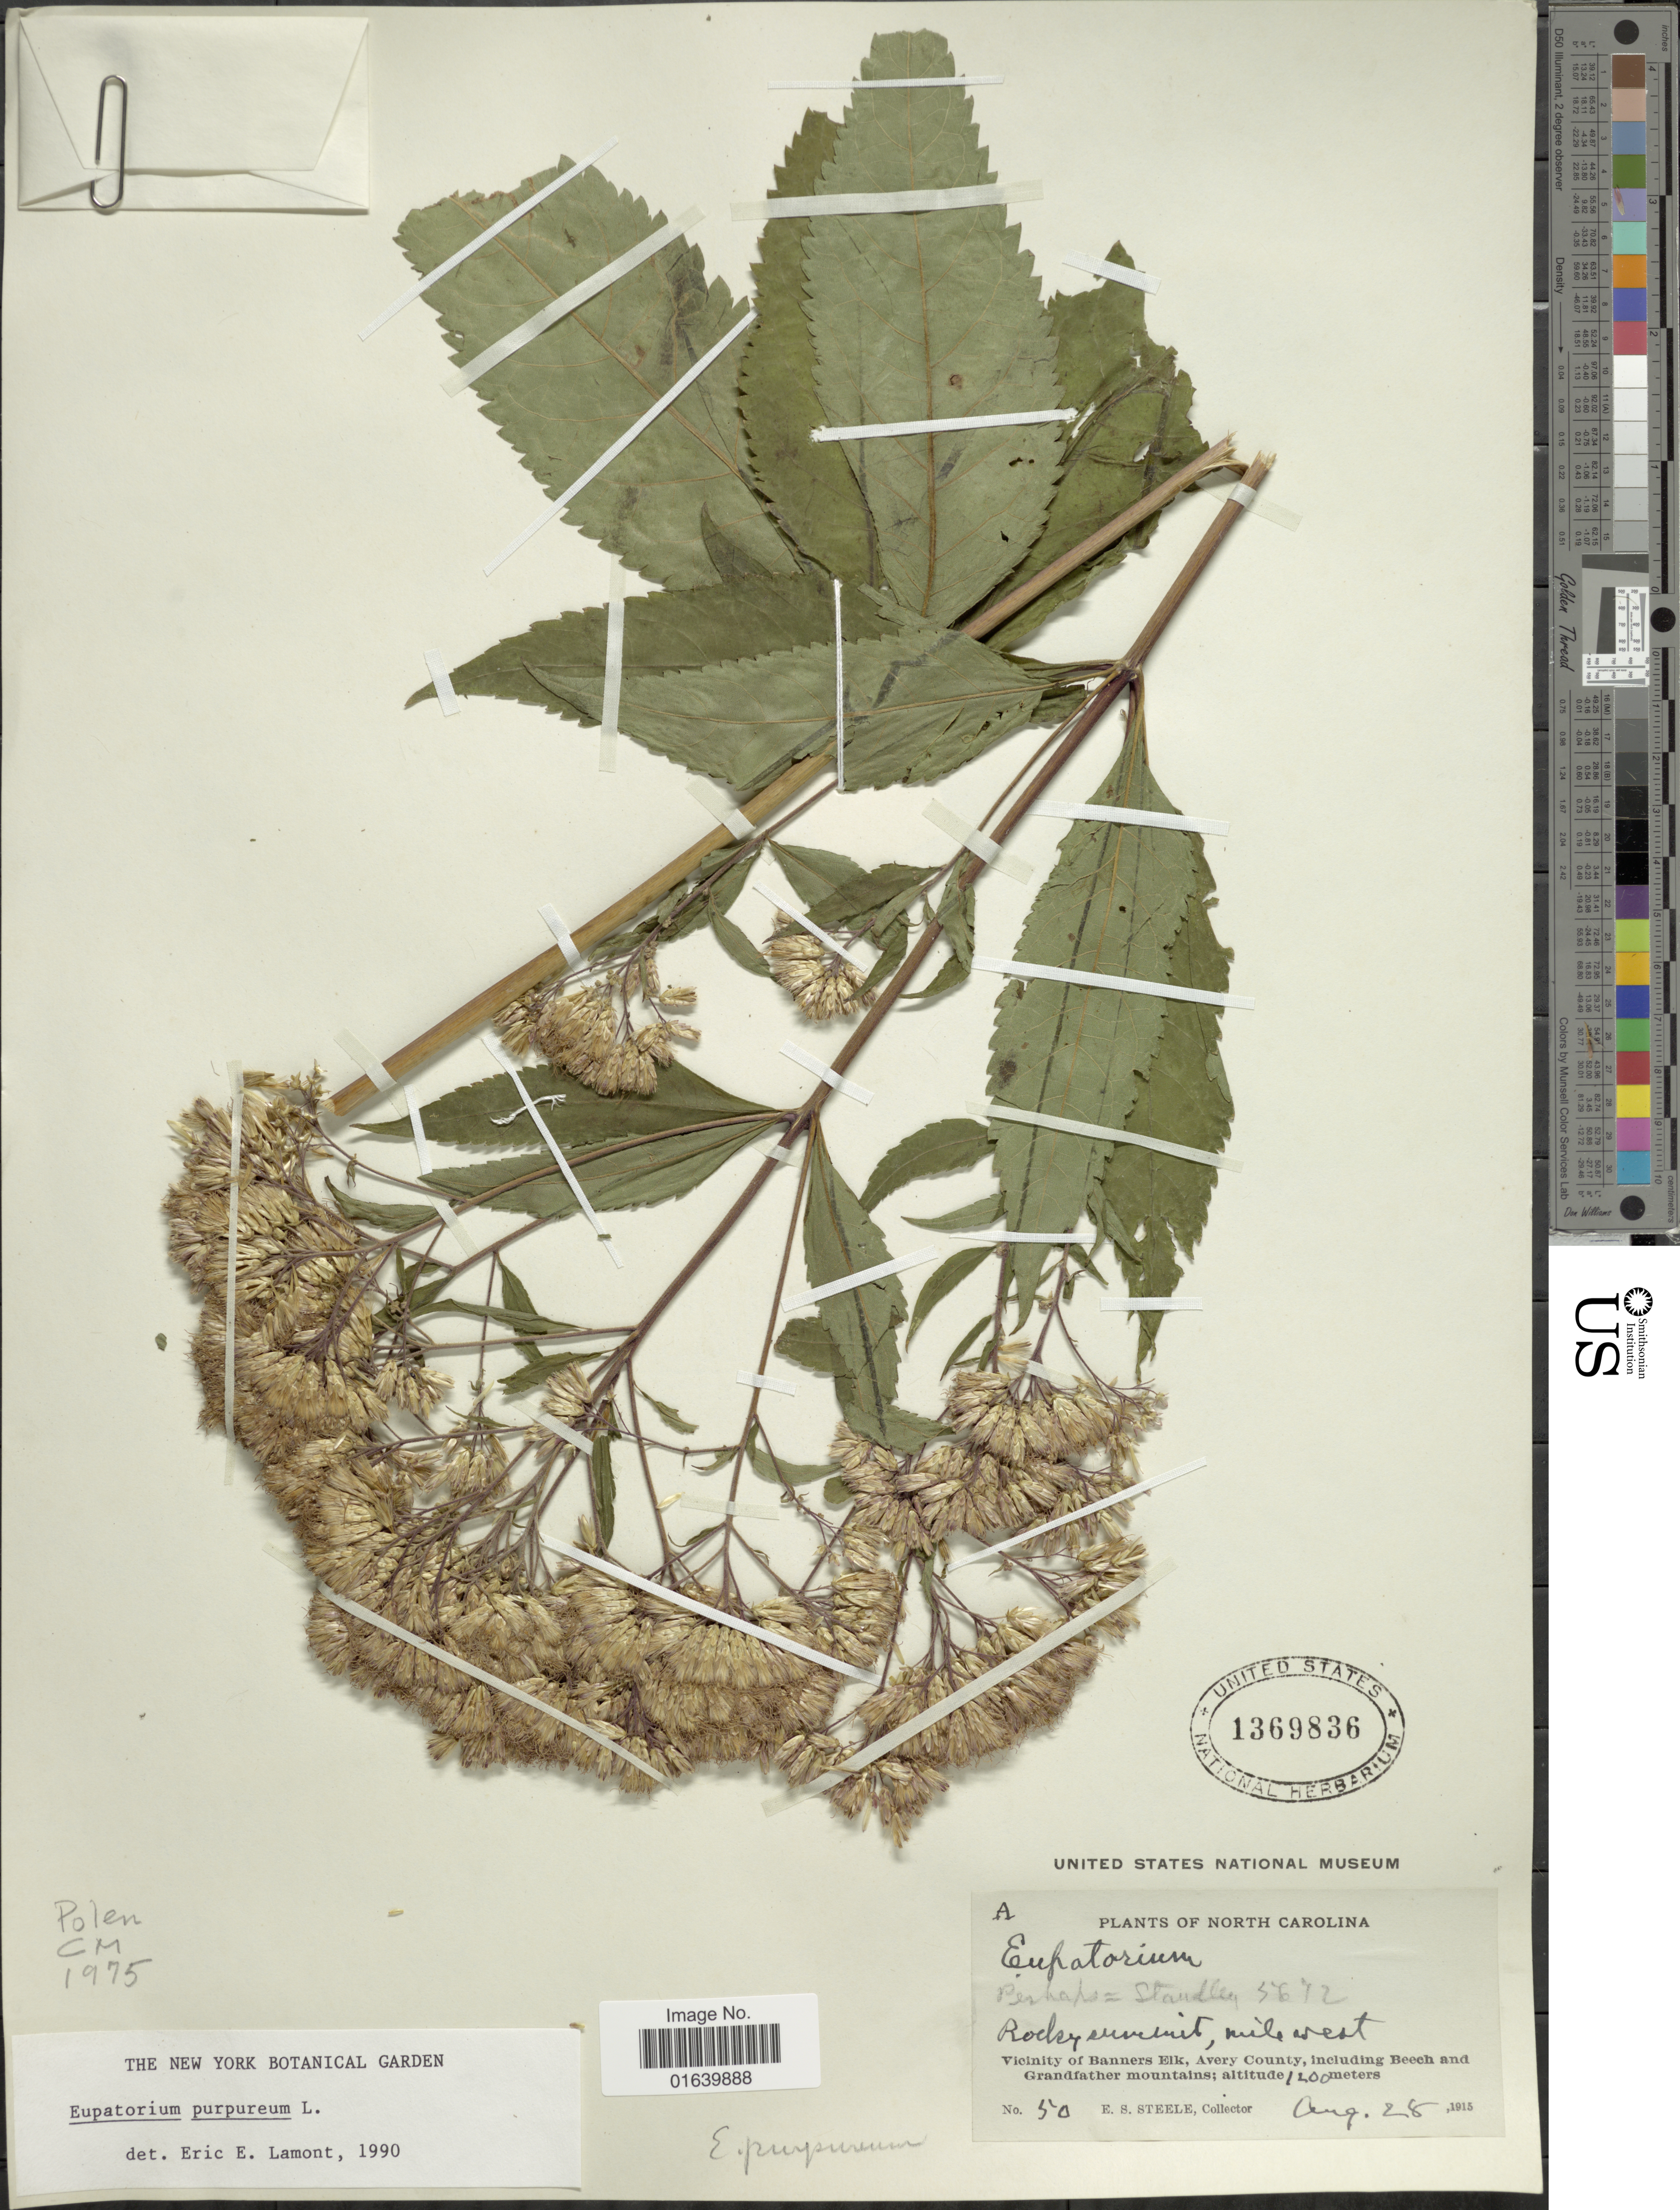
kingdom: Plantae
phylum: Tracheophyta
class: Magnoliopsida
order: Asterales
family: Asteraceae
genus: Eupatorium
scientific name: Eupatorium purpureum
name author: (L.) E.E. Lamont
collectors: E. Steele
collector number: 50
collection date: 1915-08-28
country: United States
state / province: North Carolina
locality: North Carolina, Rocky summit, mile west, vicinity of Banners Elk, Avery County, including Beech and Grandfather mountains.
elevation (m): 1200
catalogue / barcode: US 1369836